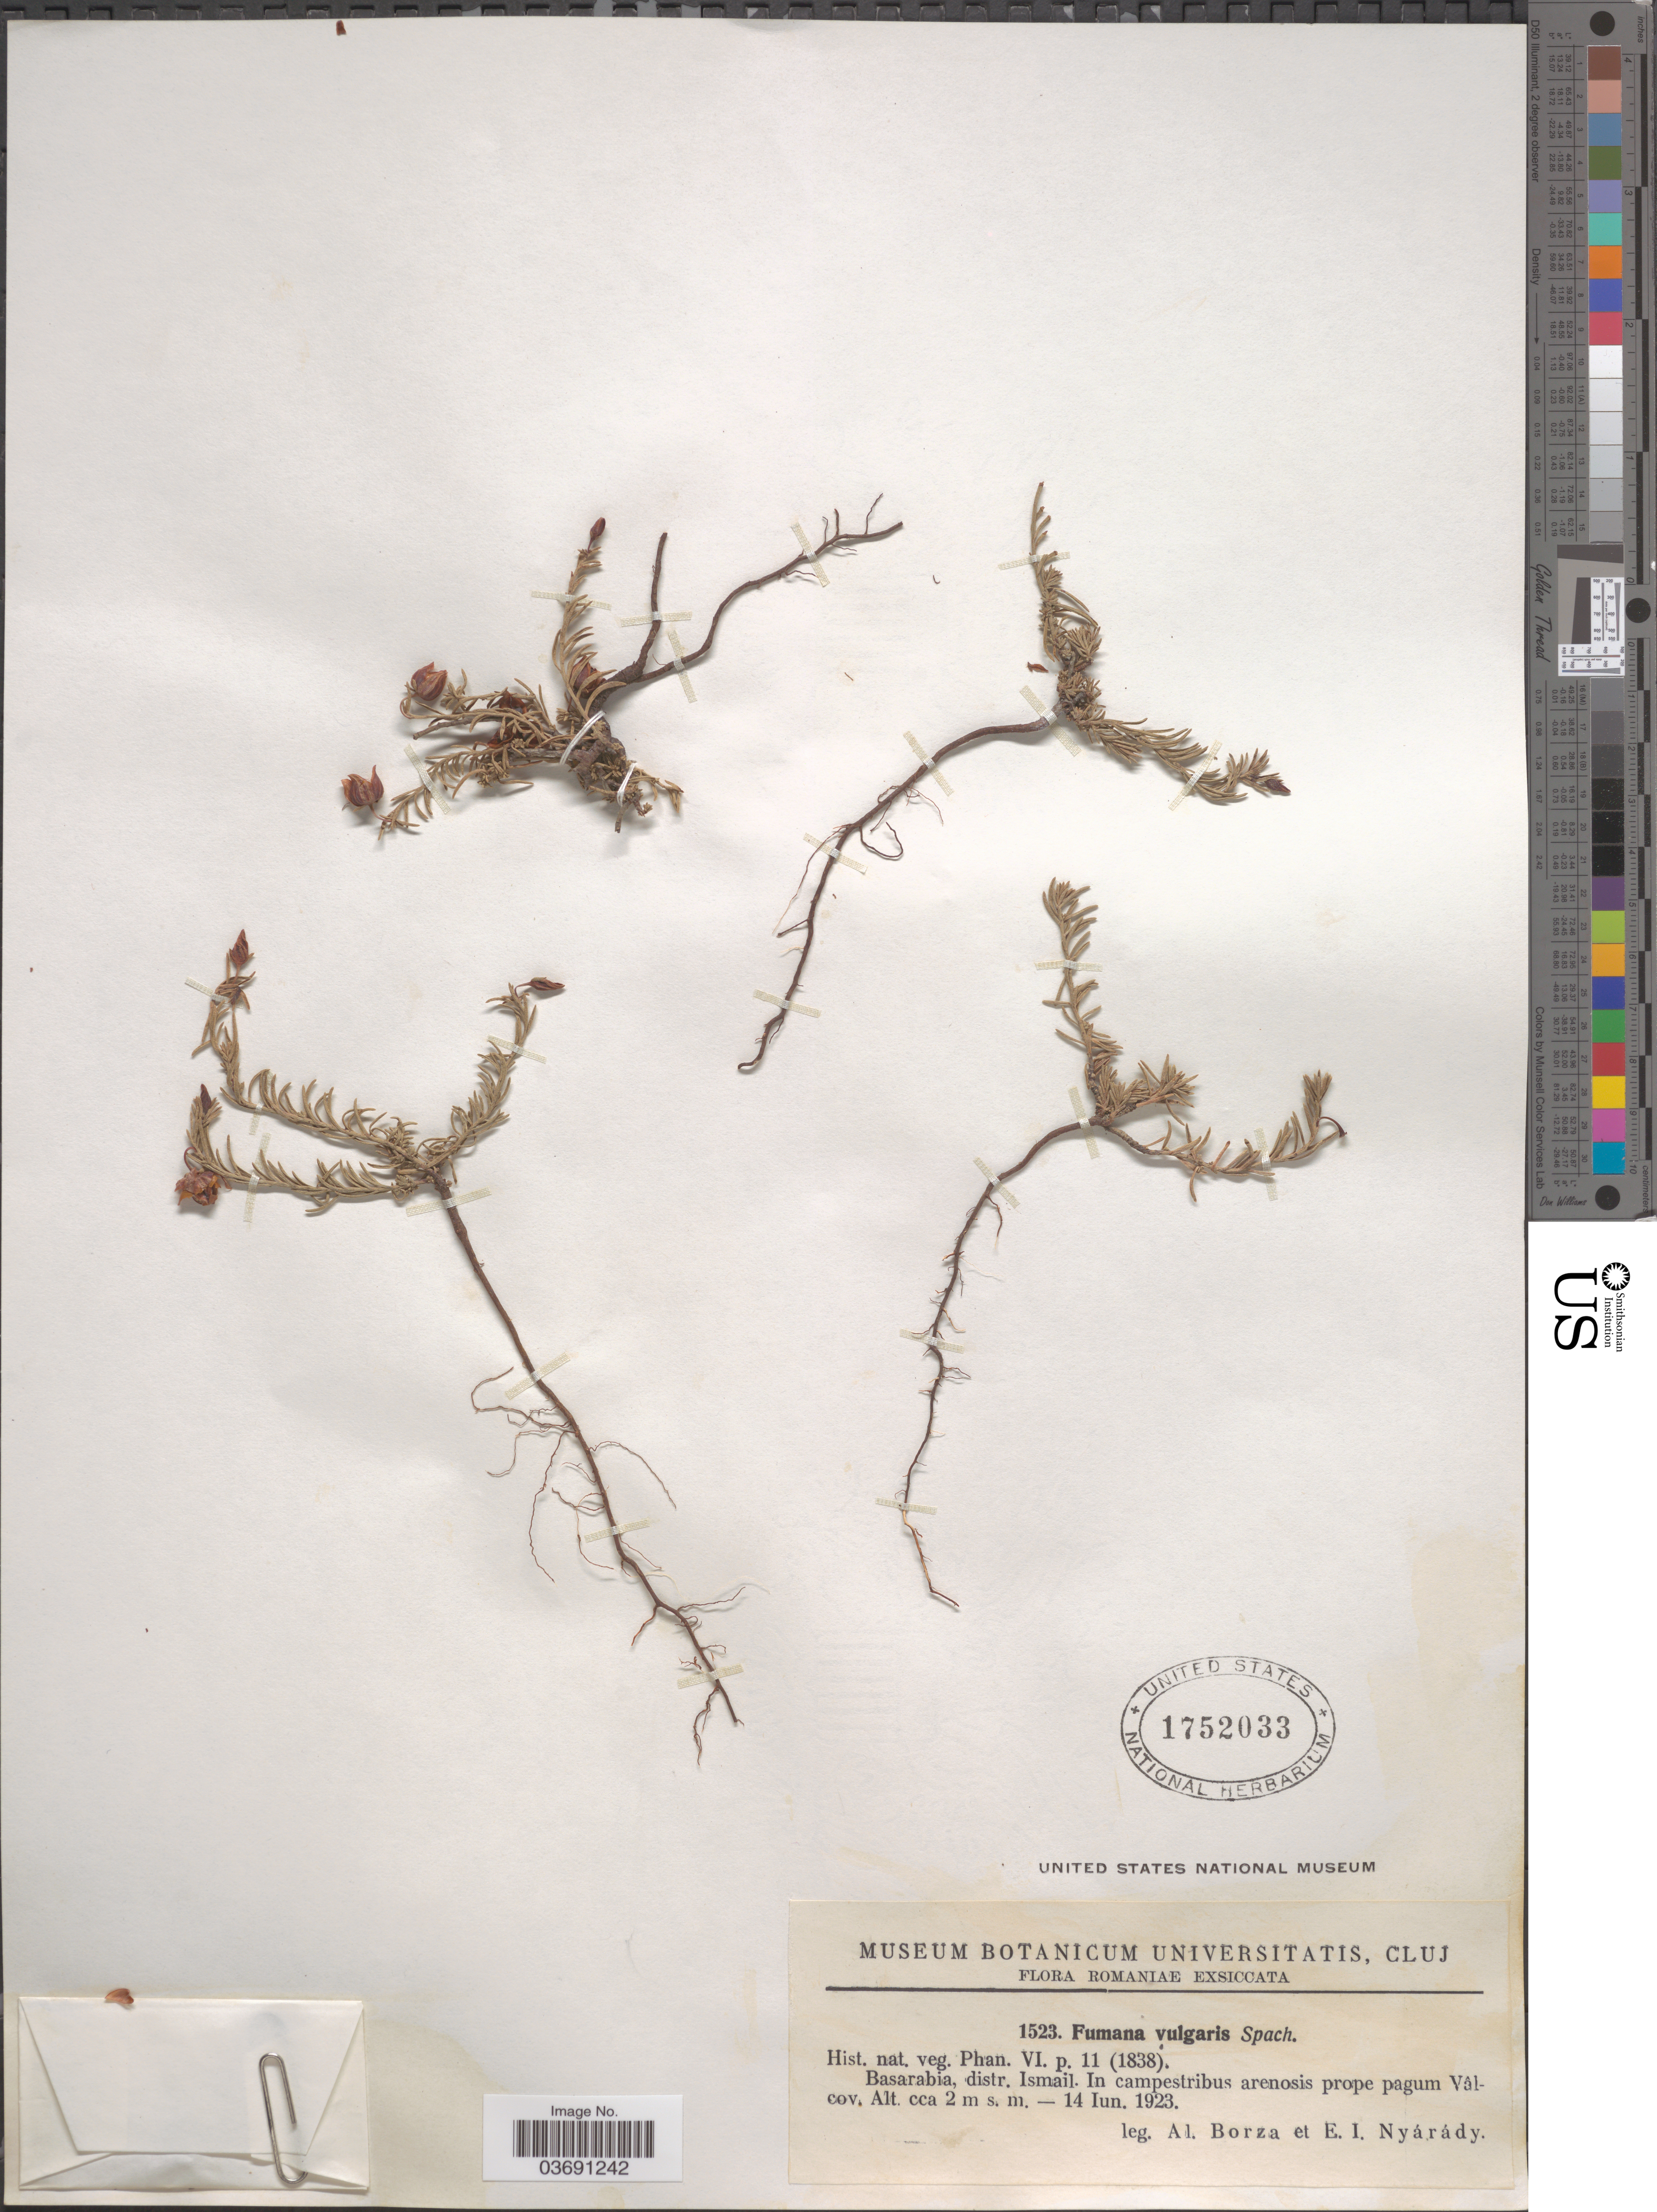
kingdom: Plantae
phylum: Tracheophyta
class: Magnoliopsida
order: Malvales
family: Cistaceae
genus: Fumana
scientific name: Fumana vulgaris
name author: Spach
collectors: A. Borza & E. Nyárády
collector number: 1523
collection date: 1923-06-14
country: Romania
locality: Basarabia, distr. Ismail. In campestribus arenosis prope pagum Vâlcov.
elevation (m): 2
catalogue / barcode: US 1752033